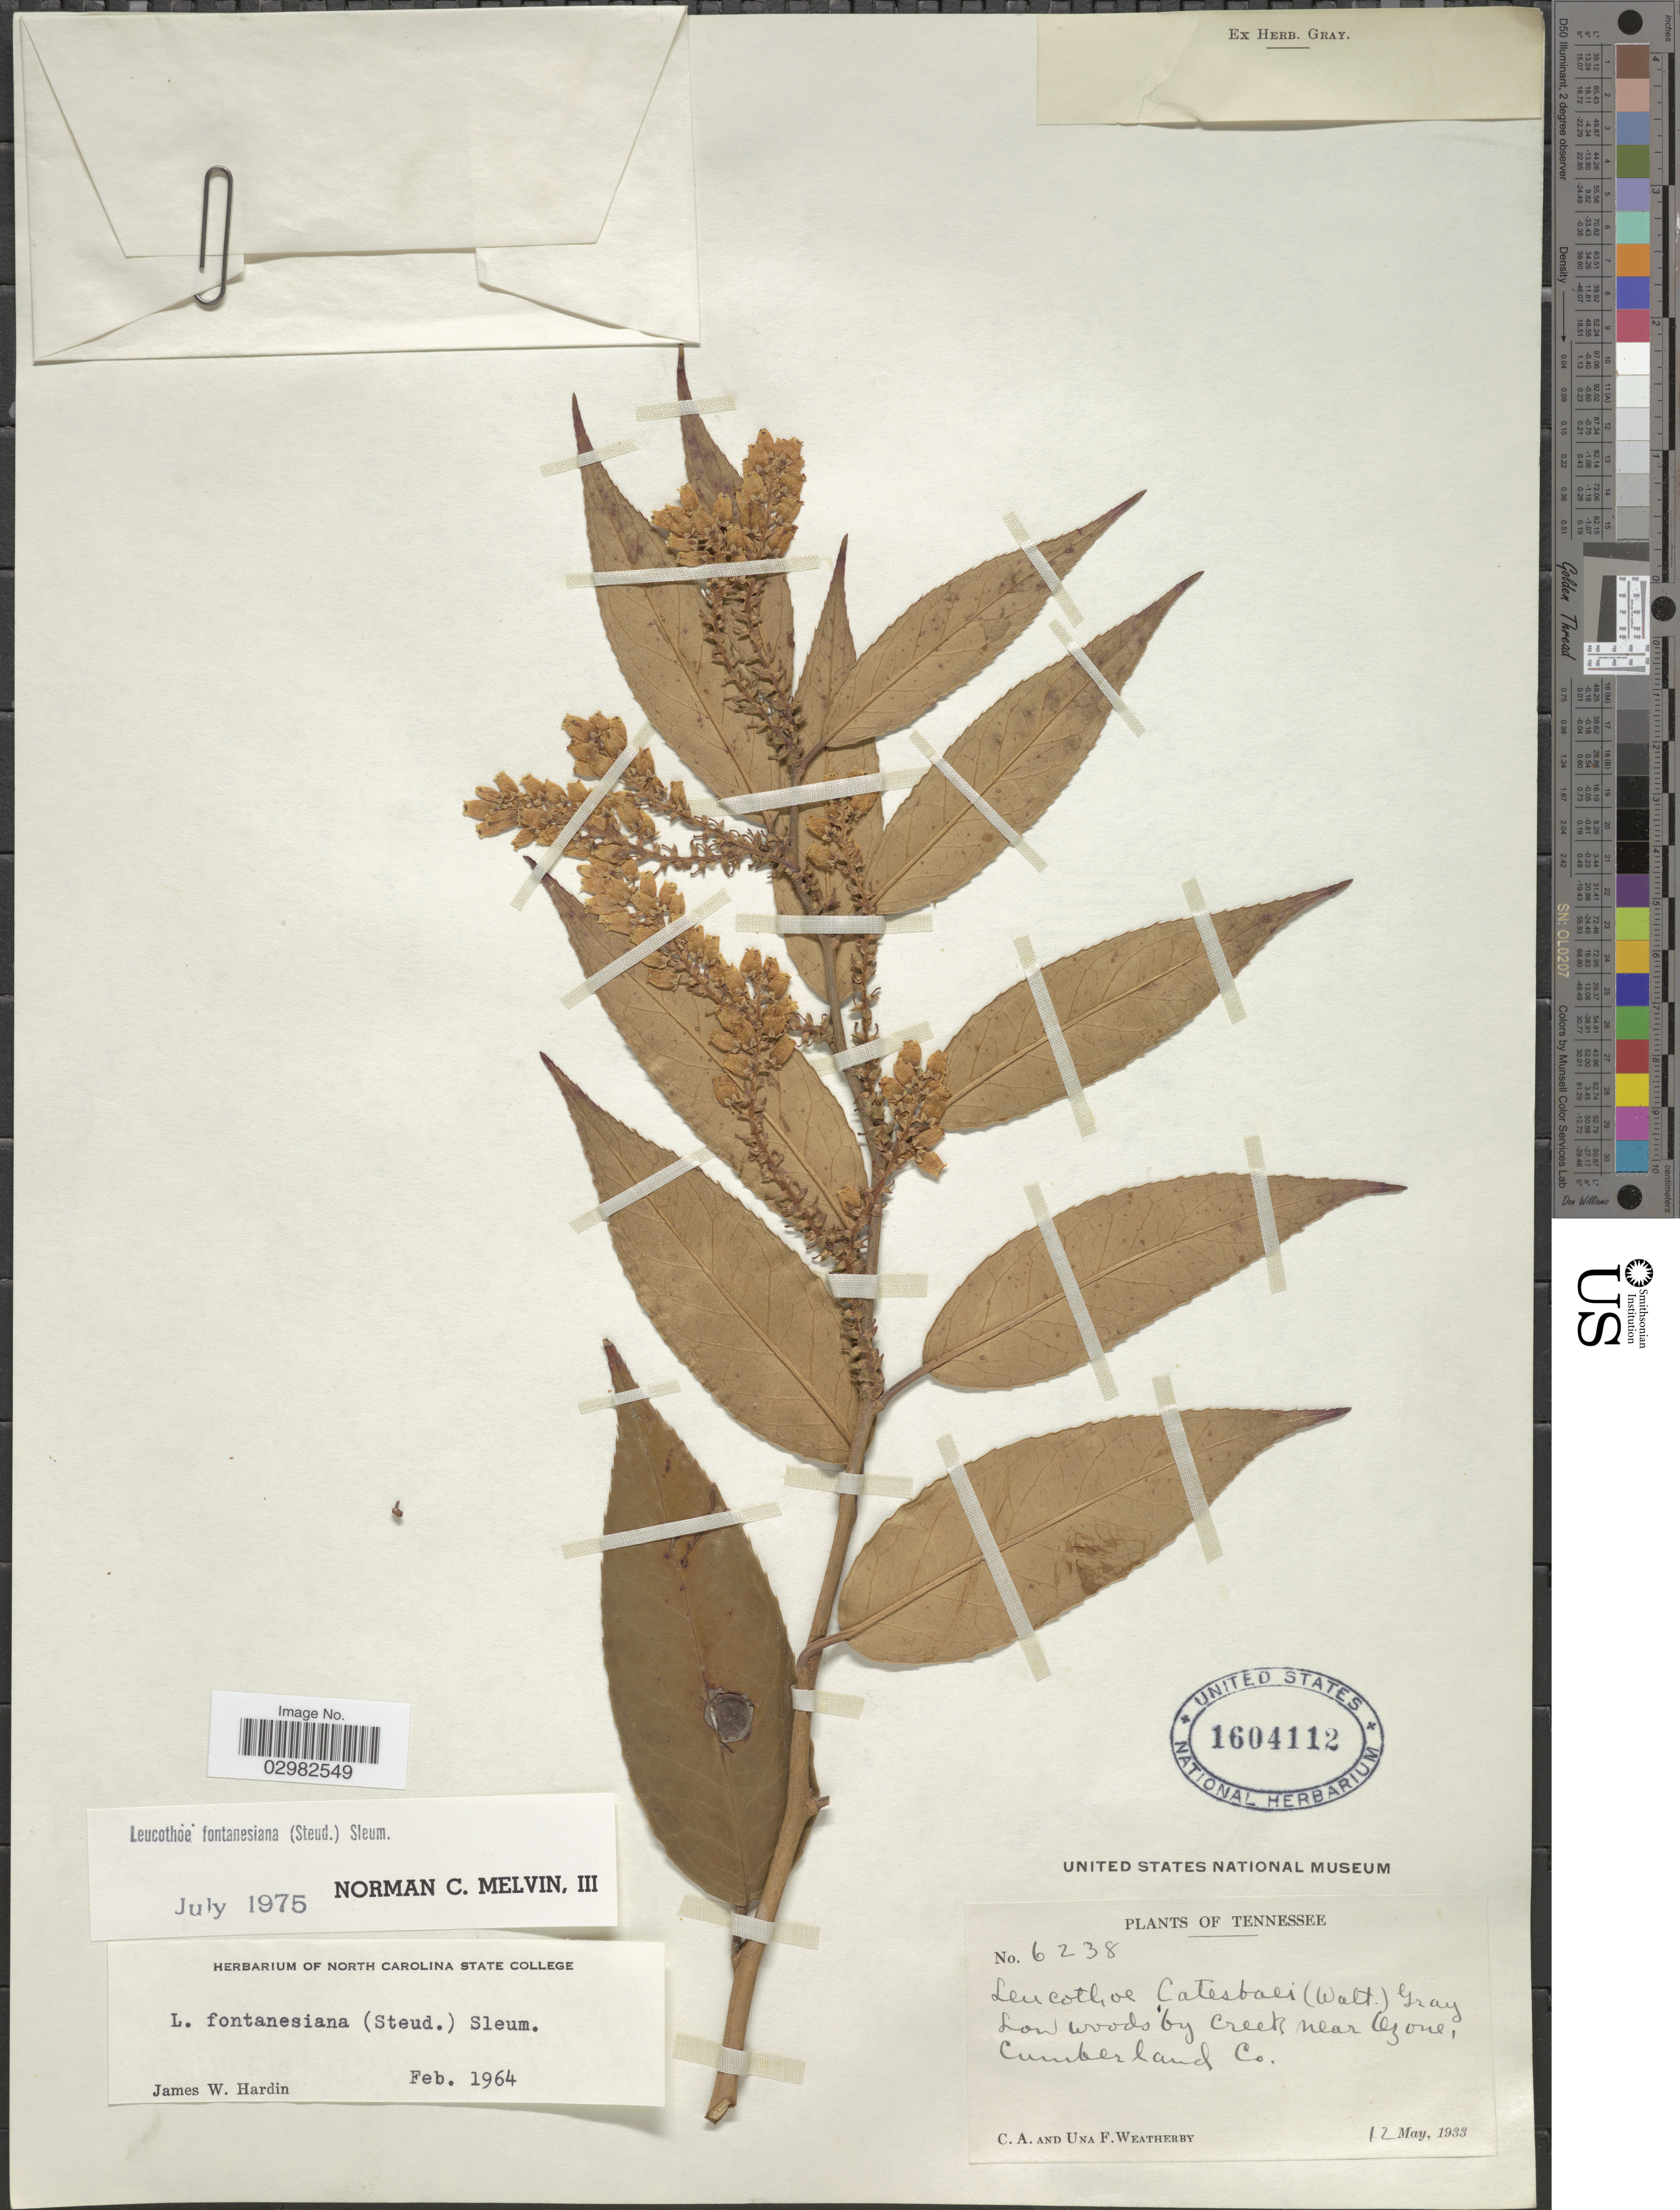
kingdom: Plantae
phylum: Tracheophyta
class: Magnoliopsida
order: Ericales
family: Ericaceae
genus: Leucothoe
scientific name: Leucothoë fontanesiana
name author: (Steud.) Sleumer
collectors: C. A. Weatherby & U. Weatherby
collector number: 6238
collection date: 1933-05-12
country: United States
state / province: Tennessee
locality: Low woods by Creek near Ozone, Cumberland Co.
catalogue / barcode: US 1604112